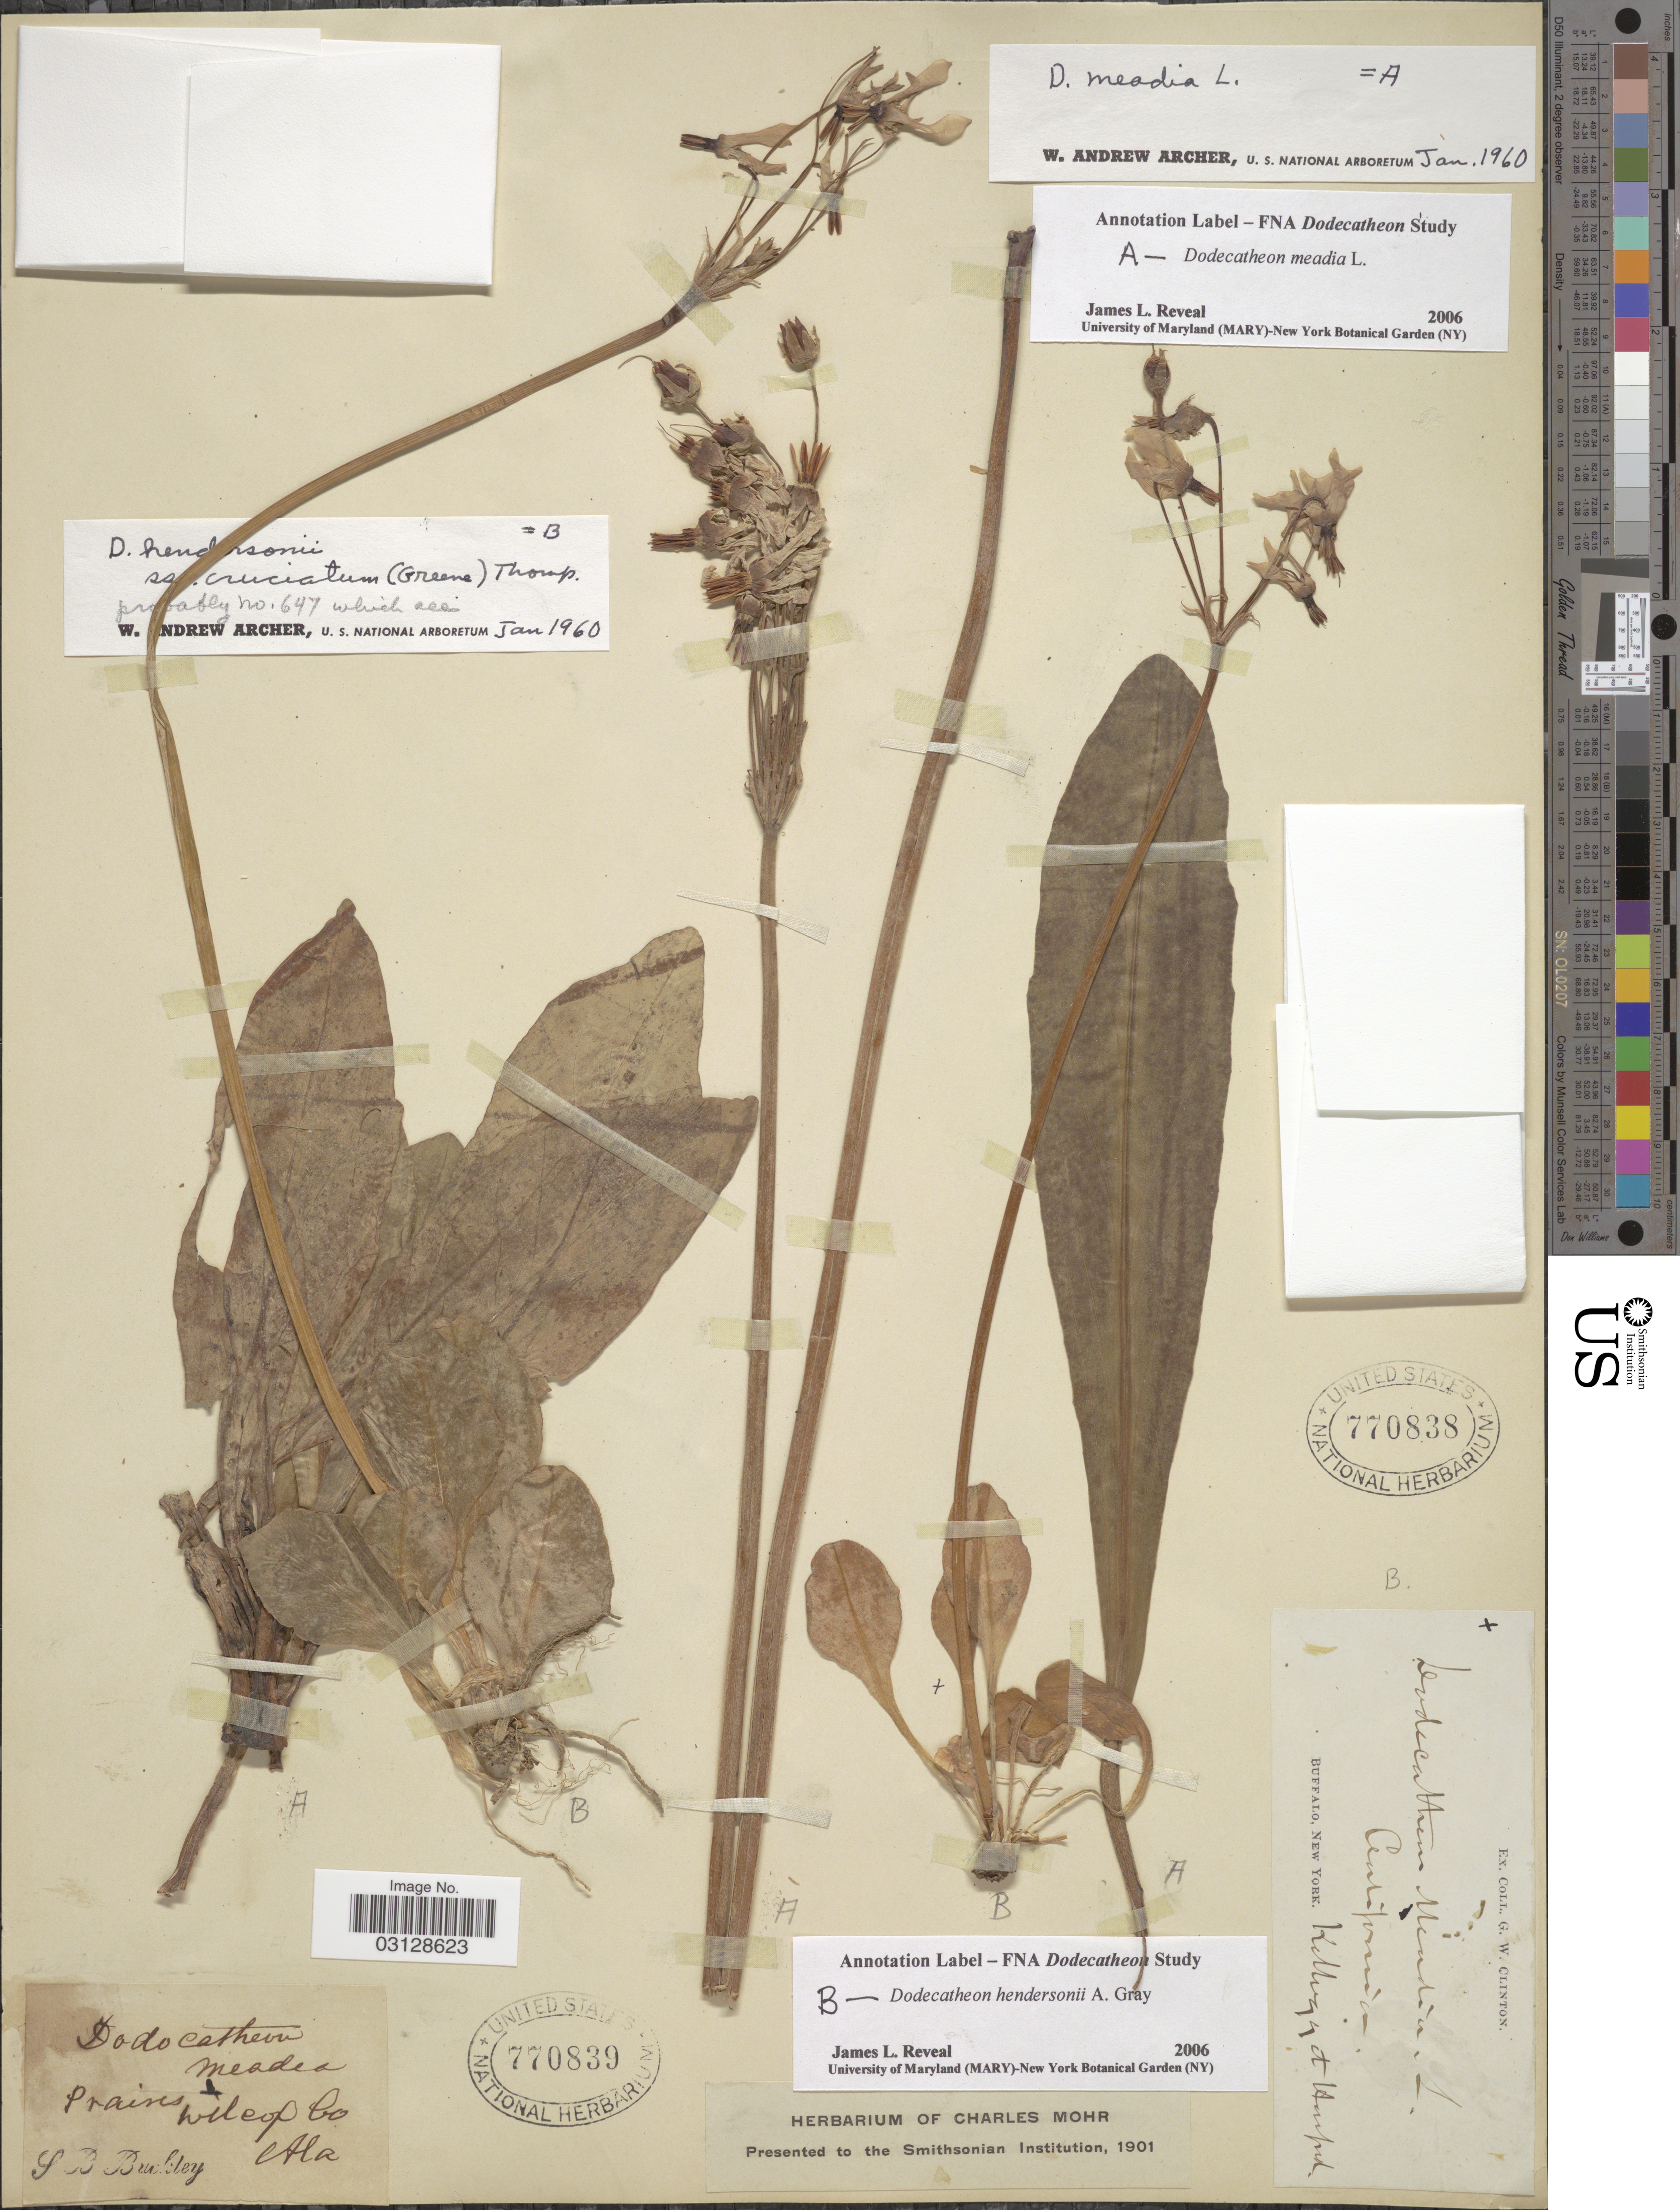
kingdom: Plantae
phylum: Tracheophyta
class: Magnoliopsida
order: Ericales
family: Primulaceae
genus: Dodecatheon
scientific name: Dodecatheon meadia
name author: L.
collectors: -- Kellogg & Harford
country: United States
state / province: New York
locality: Buffalo.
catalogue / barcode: US 770838